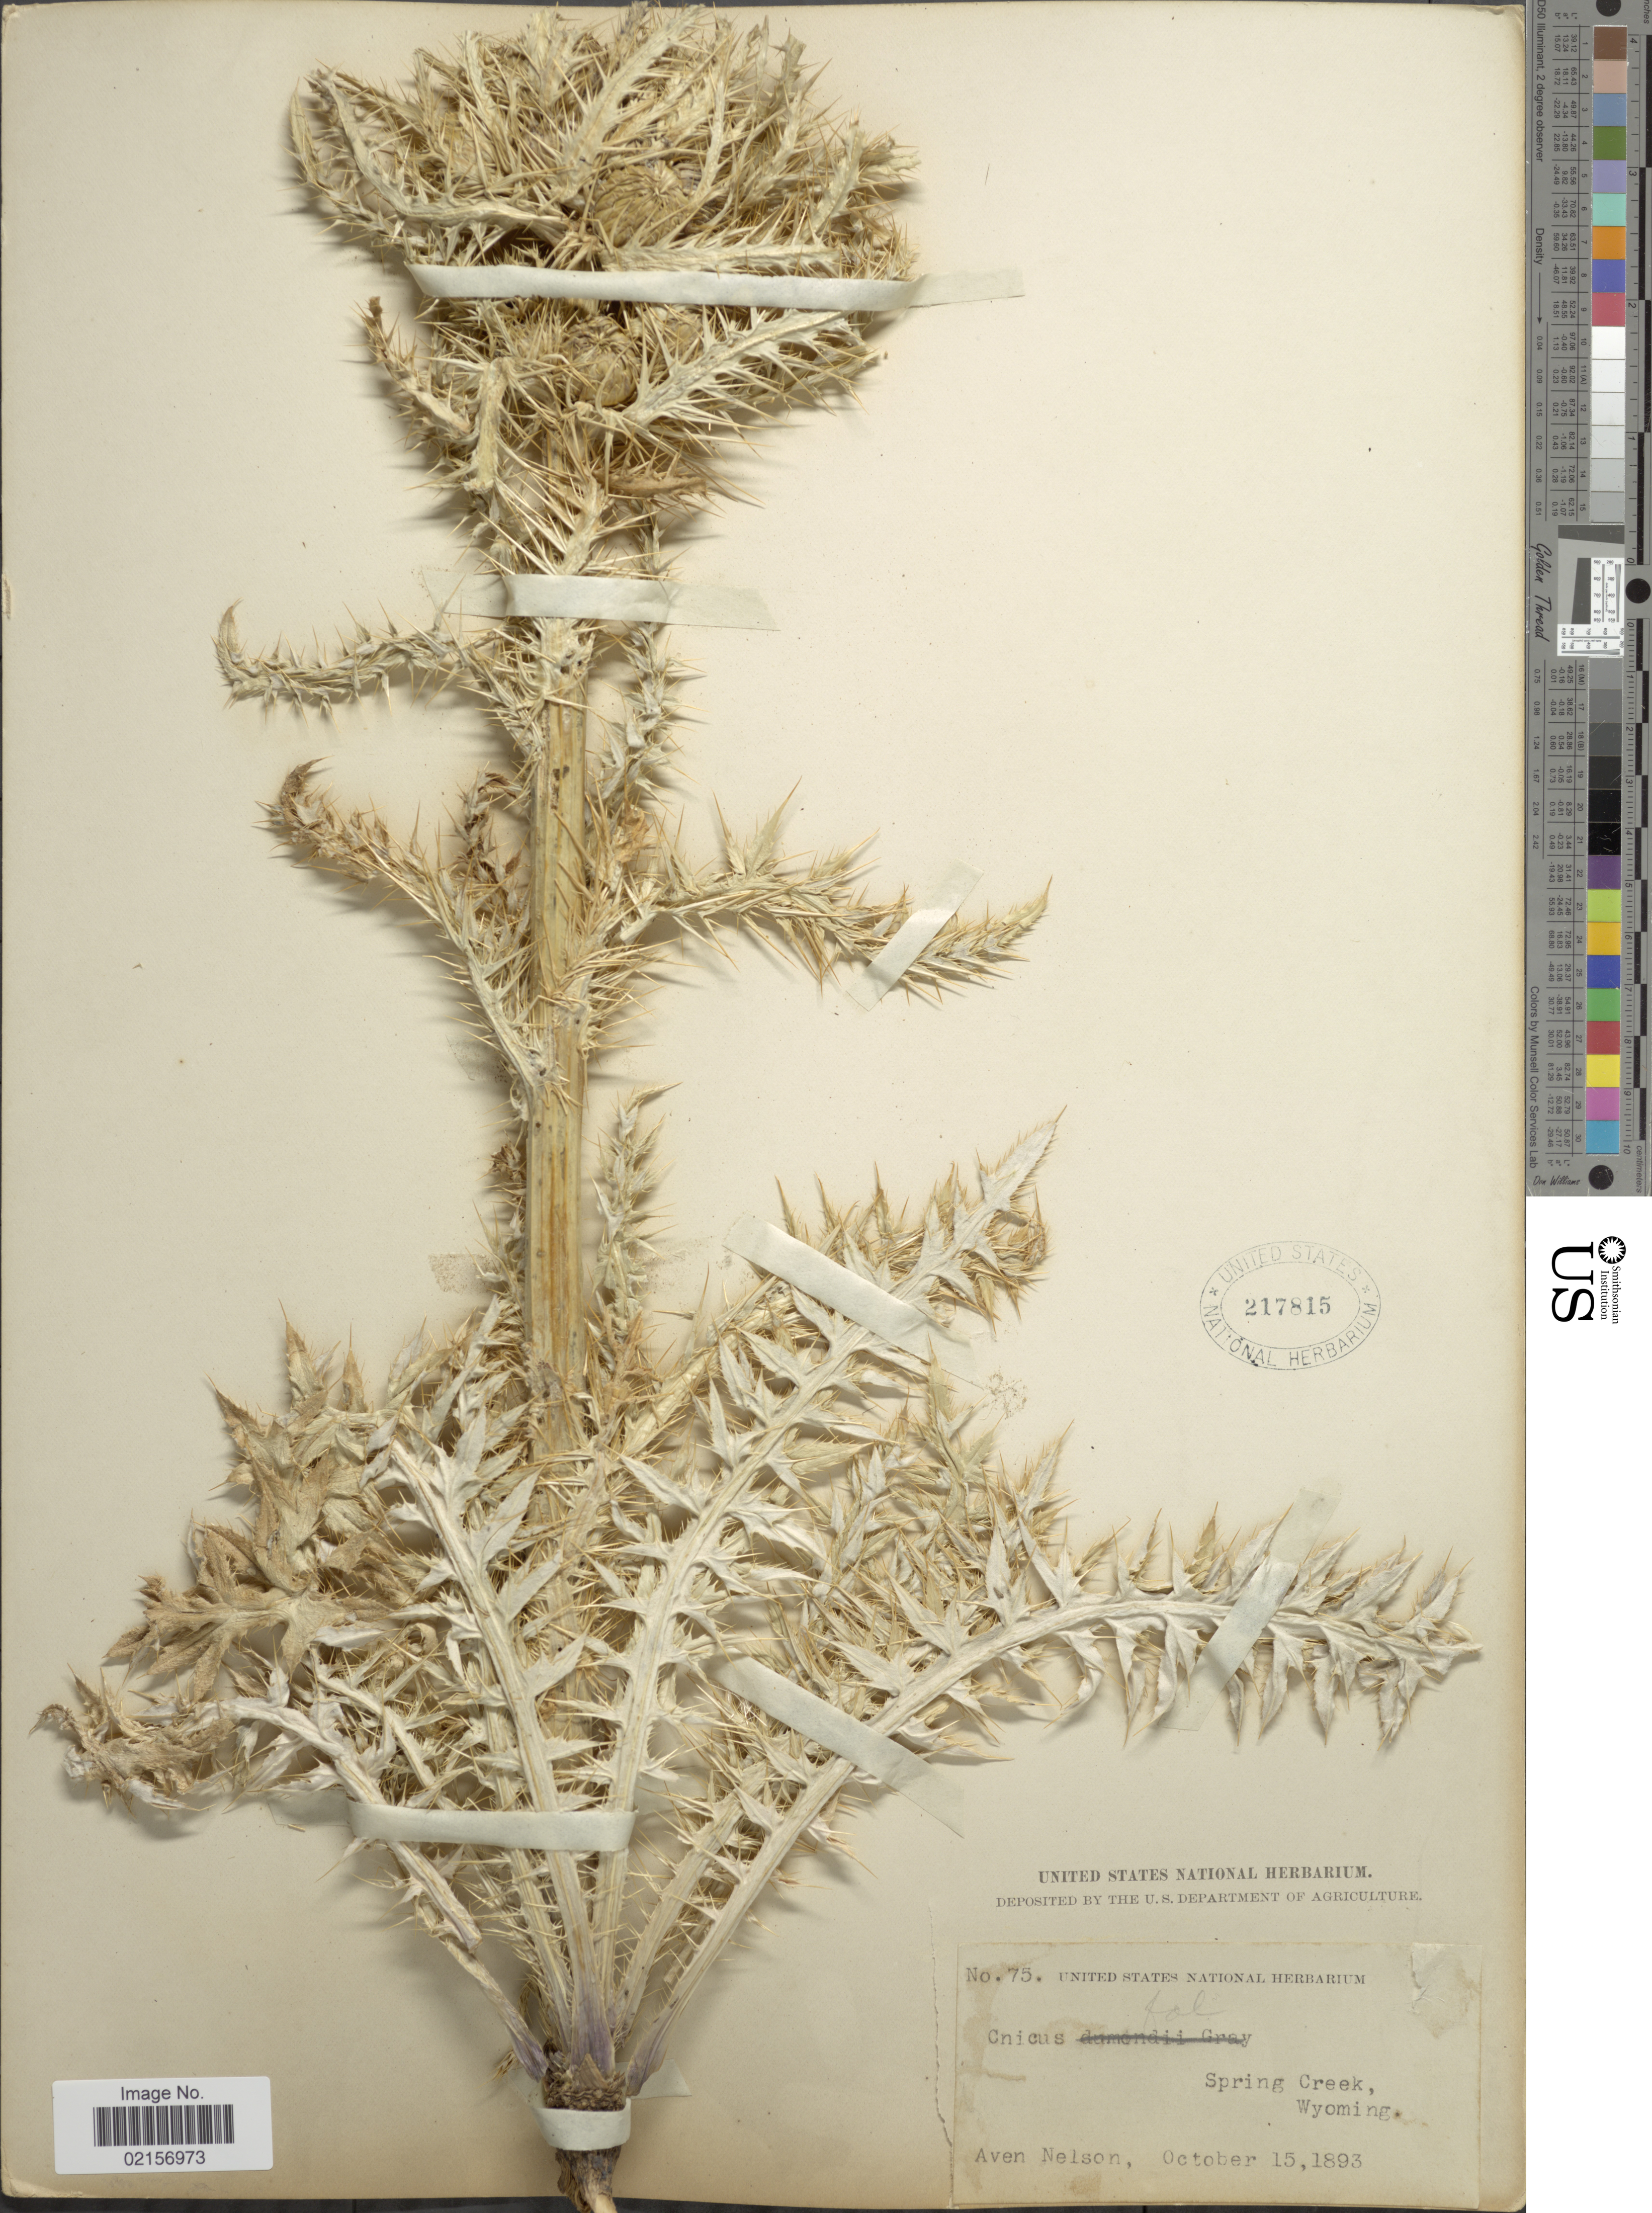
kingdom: Plantae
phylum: Tracheophyta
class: Magnoliopsida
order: Asterales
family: Asteraceae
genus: Cirsium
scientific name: Cirsium scariosum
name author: Nutt.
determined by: Ackerfield, Jennifer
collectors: A. Nelson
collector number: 75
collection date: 1893-10-15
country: United States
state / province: Wyoming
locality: Spring Creek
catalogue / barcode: US 217815